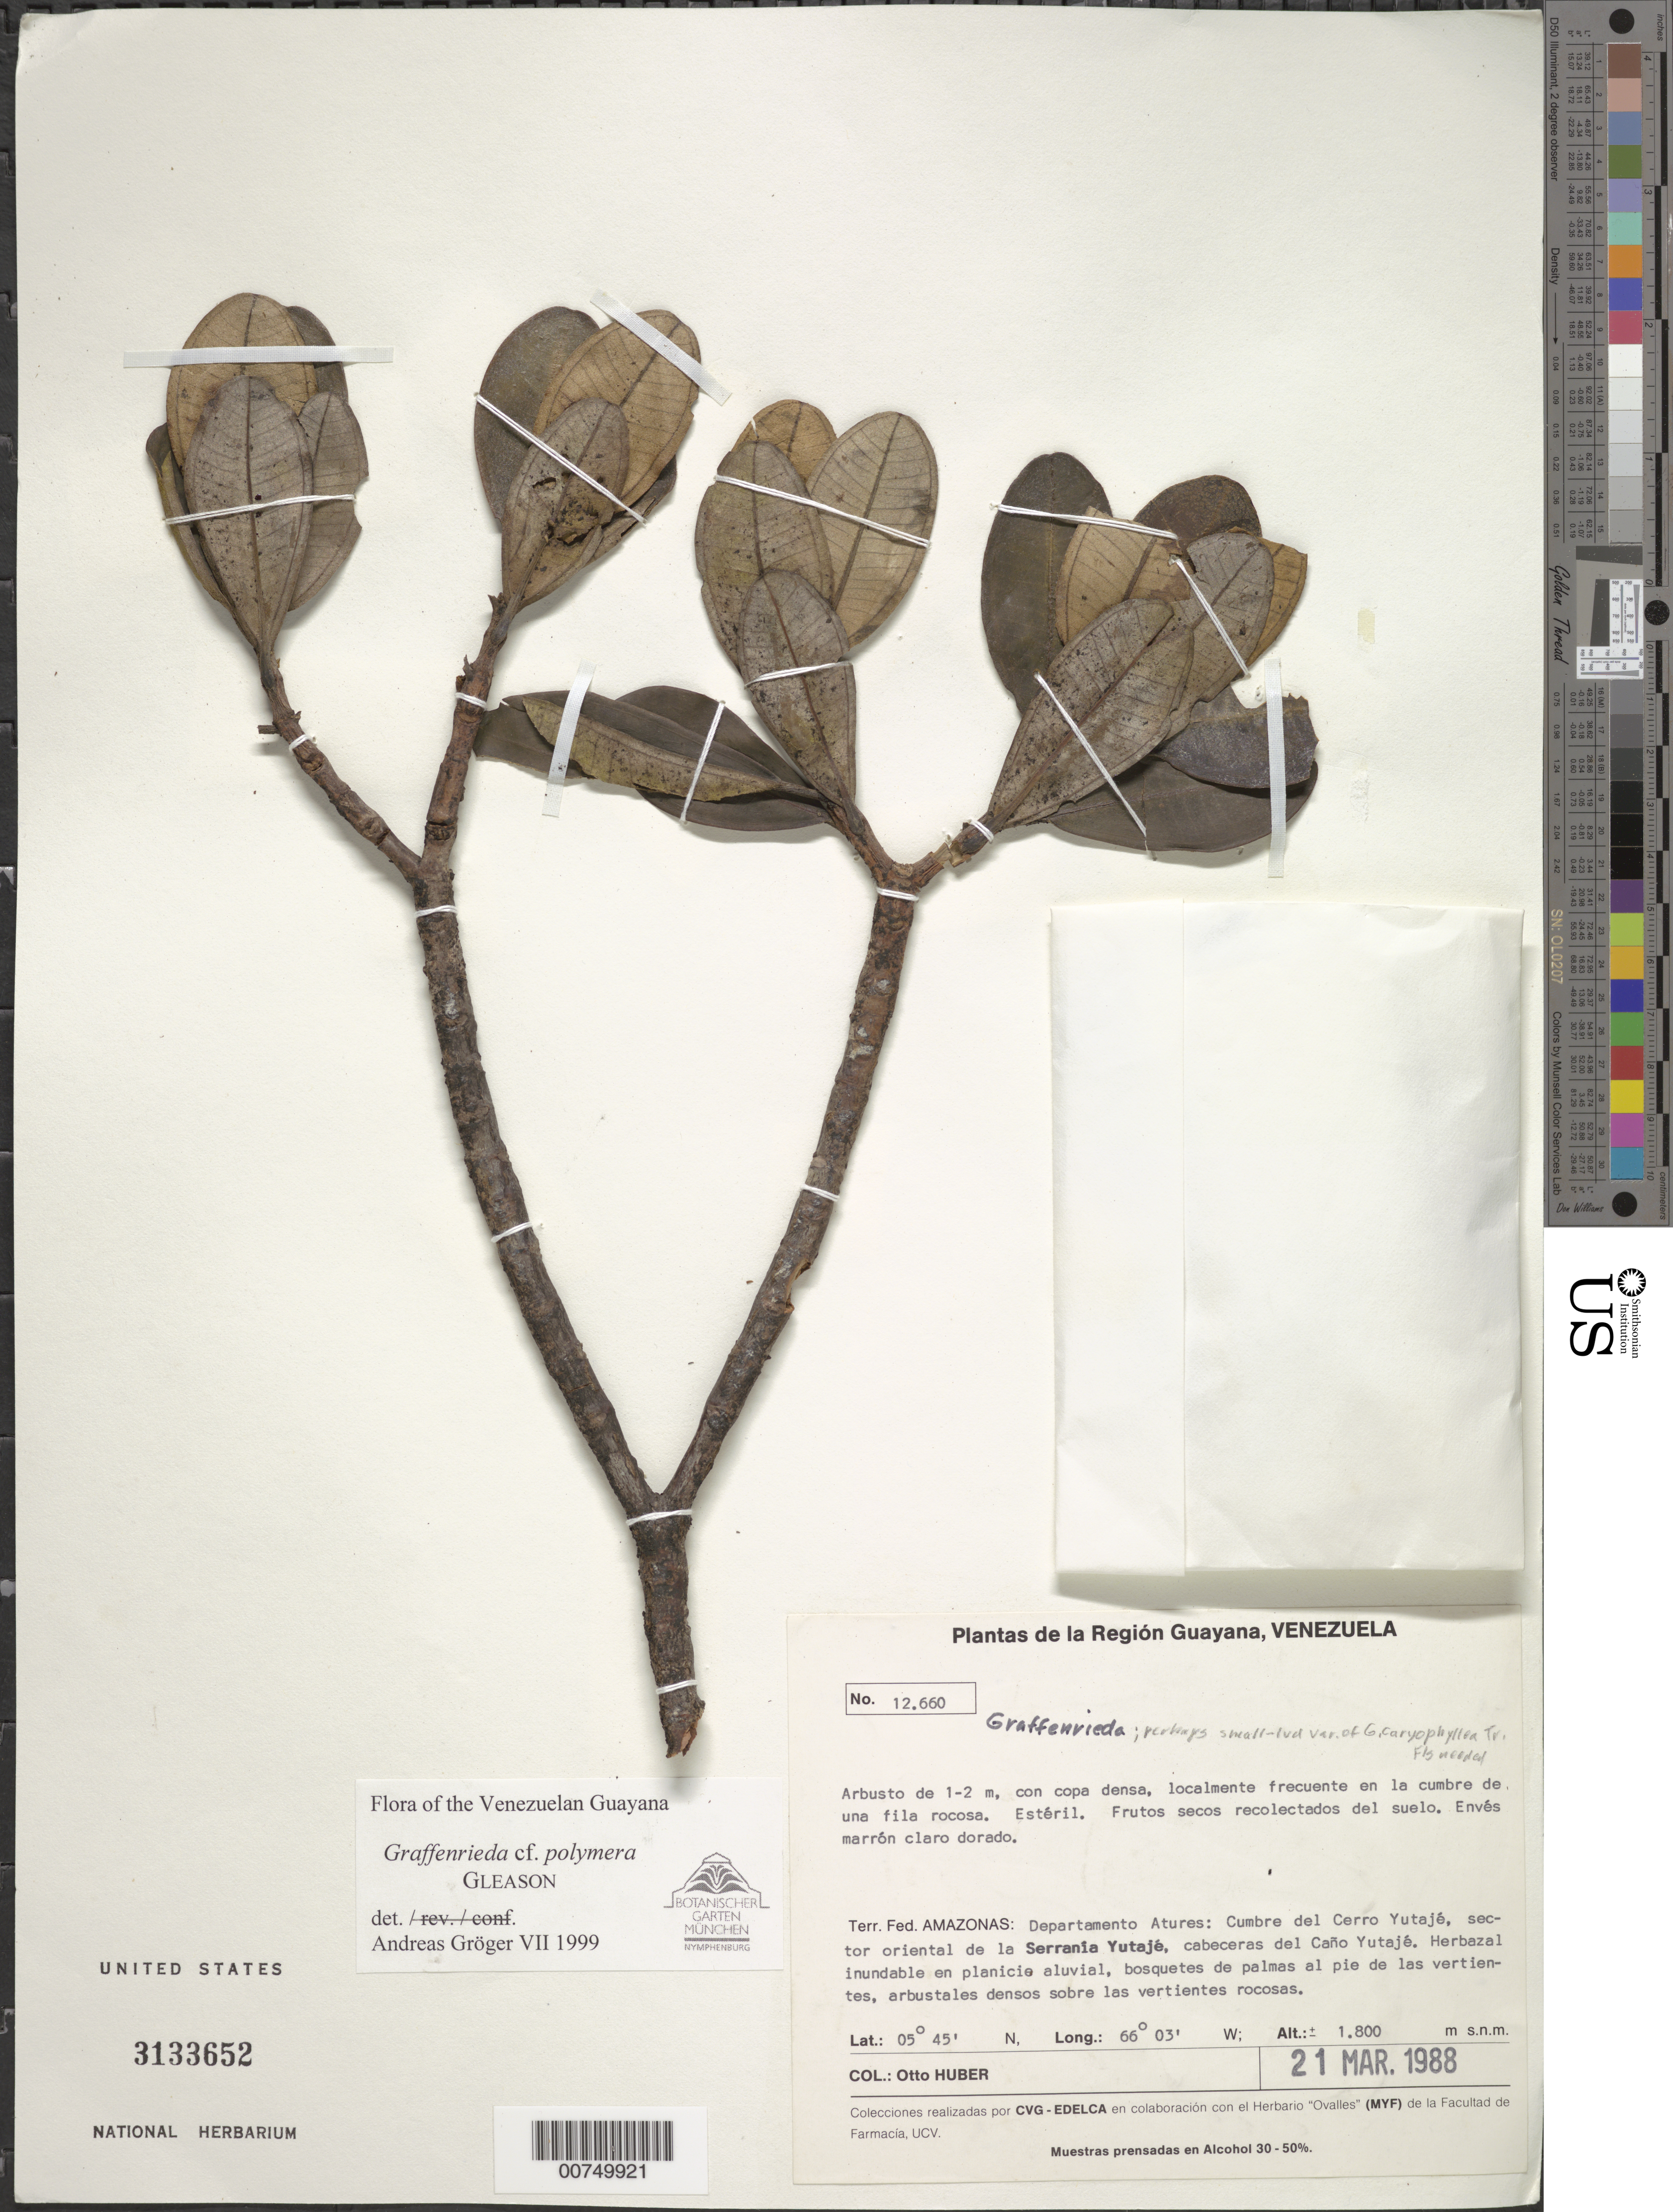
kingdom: Plantae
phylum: Tracheophyta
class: Magnoliopsida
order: Myrtales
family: Melastomataceae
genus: Graffenrieda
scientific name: Graffenrieda polymera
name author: Gleason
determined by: Gröger, A.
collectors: O. Huber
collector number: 12660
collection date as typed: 21-Mar-88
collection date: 1988-03-21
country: Venezuela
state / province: Amazonas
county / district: Atures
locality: Cerro Yutajé, cumbre, sector oriental de la Serrania Yutajé, cabeceras del Caño Yutajé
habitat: Cumbre de una fila rocosa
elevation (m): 1800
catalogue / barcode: US 3133652